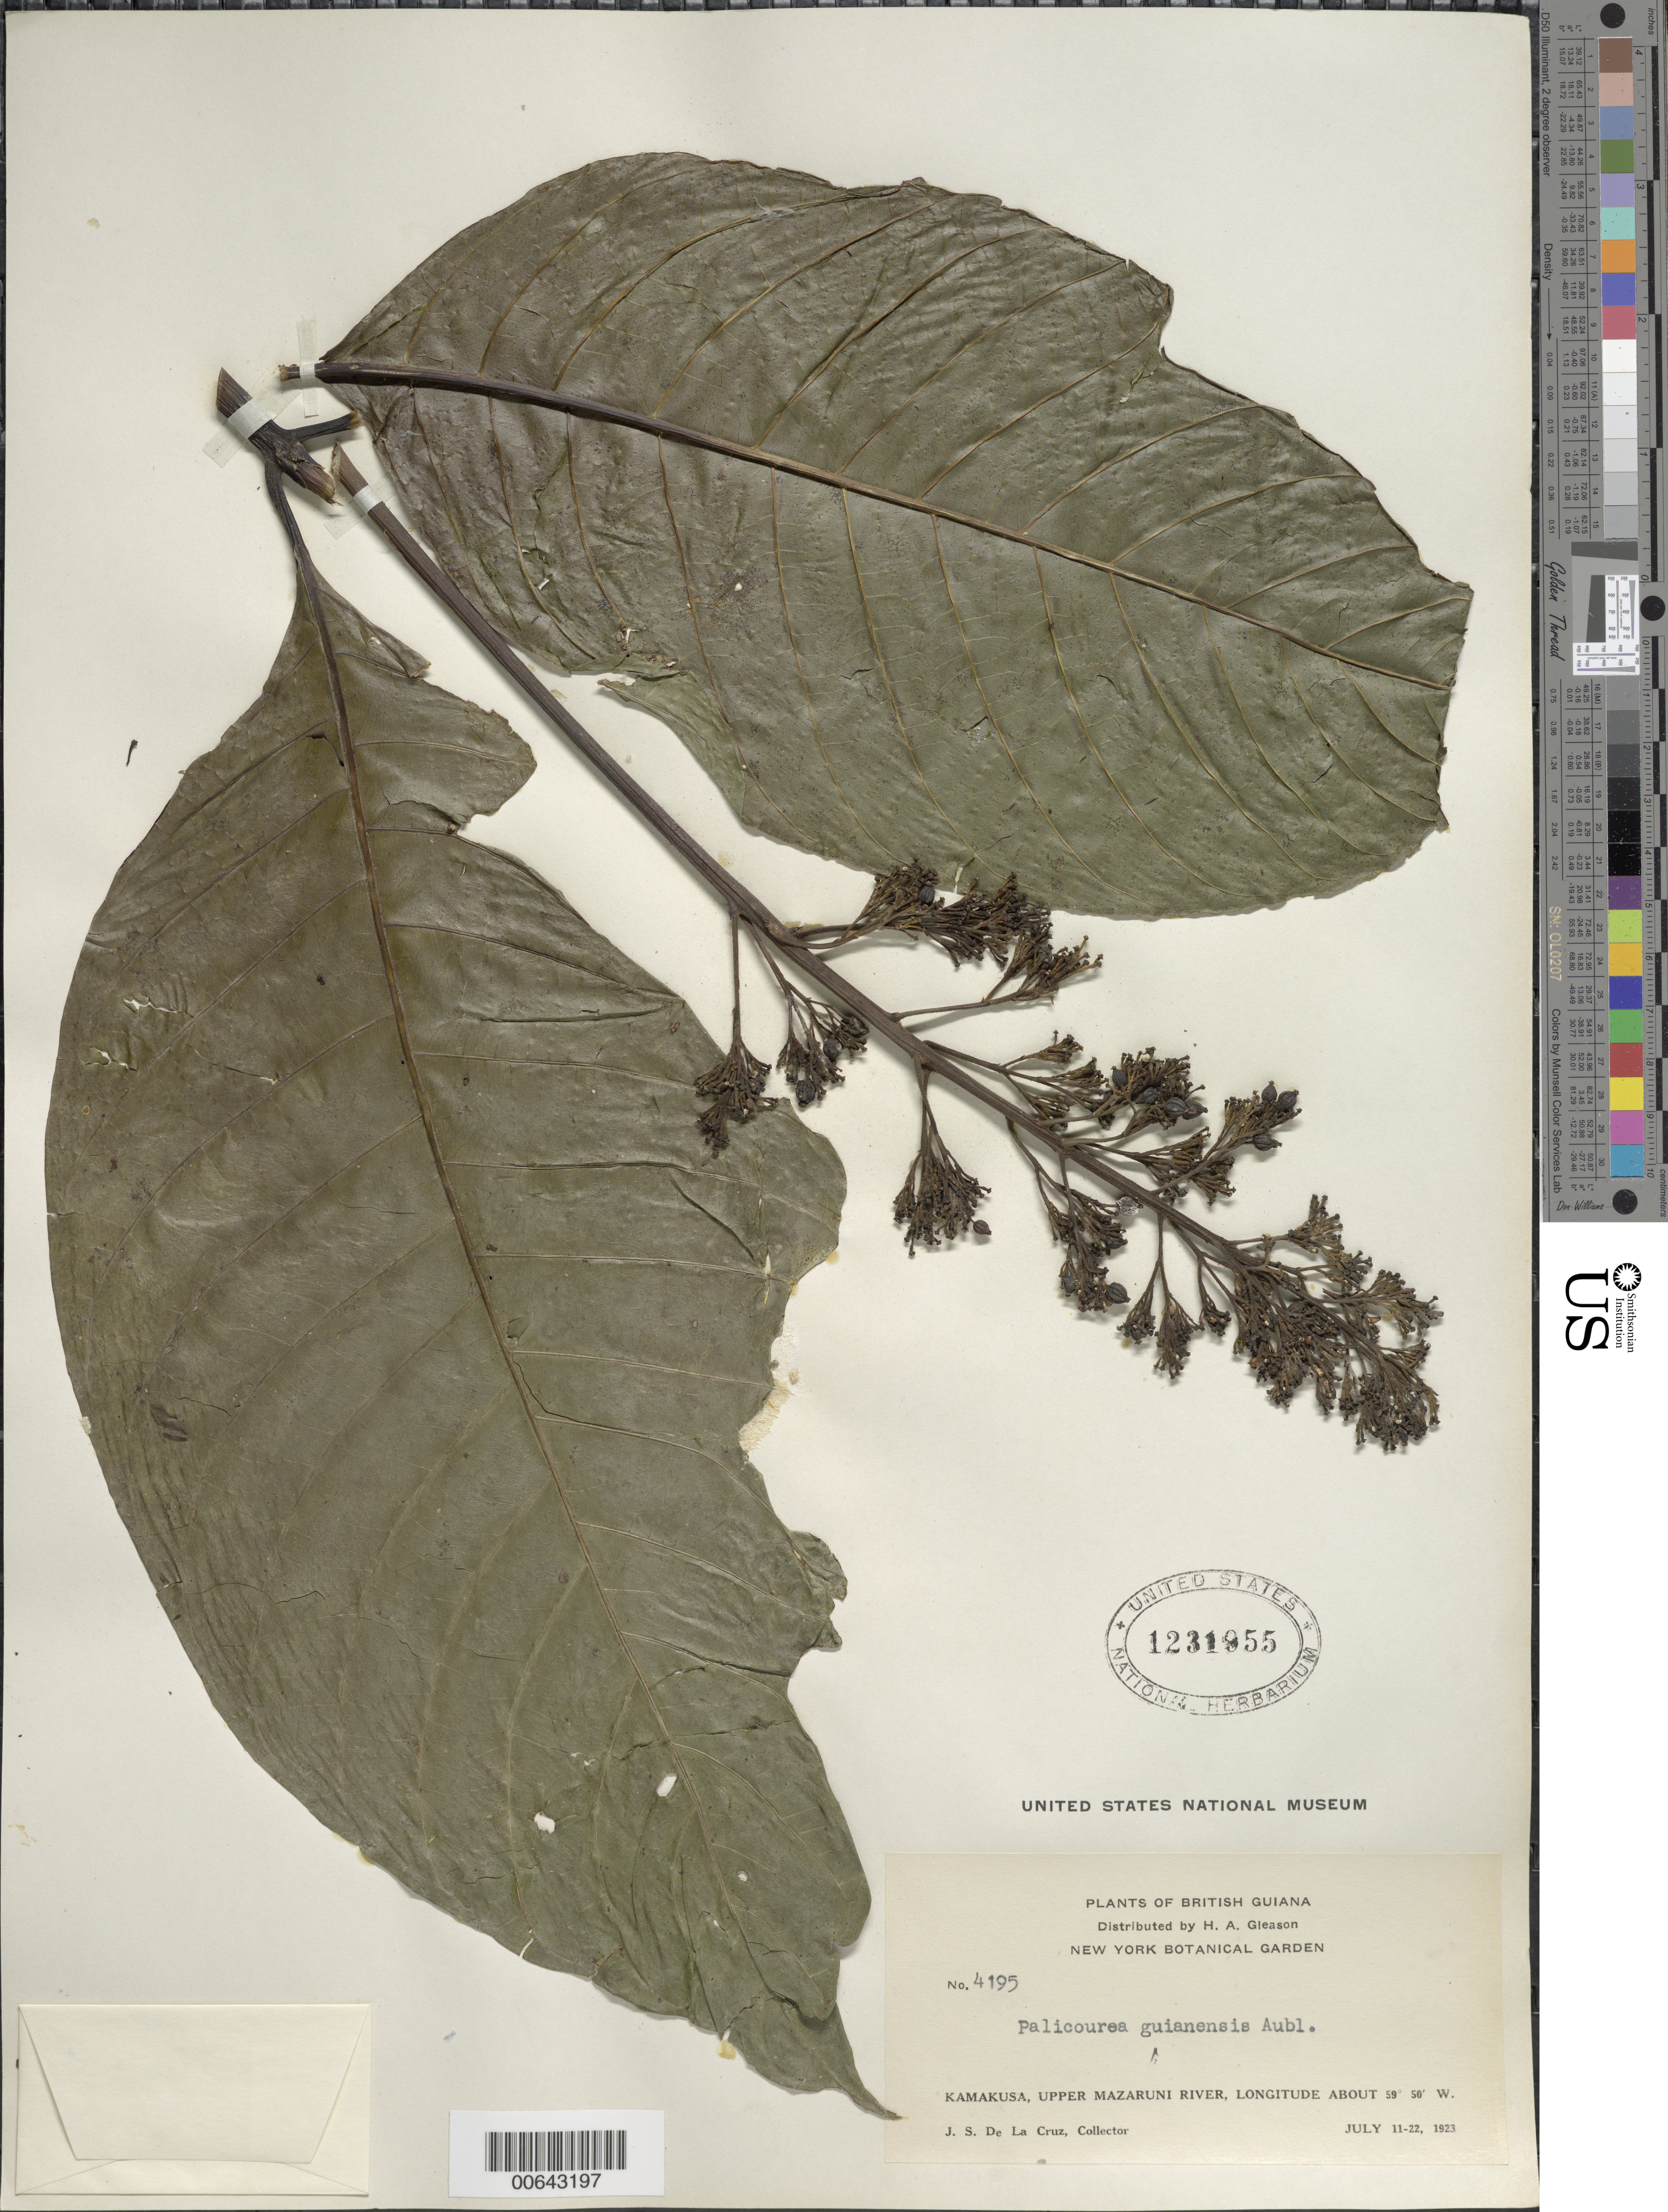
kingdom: Plantae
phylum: Tracheophyta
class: Magnoliopsida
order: Gentianales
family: Rubiaceae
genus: Palicourea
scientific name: Palicourea guianensis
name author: Aubl.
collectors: J. S. de la Cruz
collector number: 4195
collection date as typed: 11-Jul-23 to 22-Jul-23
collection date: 1923-07-11/1923-07-22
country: Guyana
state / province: Cuyuni-Mazaruni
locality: Kamakusa, Upper Mazaruni R.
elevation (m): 100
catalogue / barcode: US 1231955